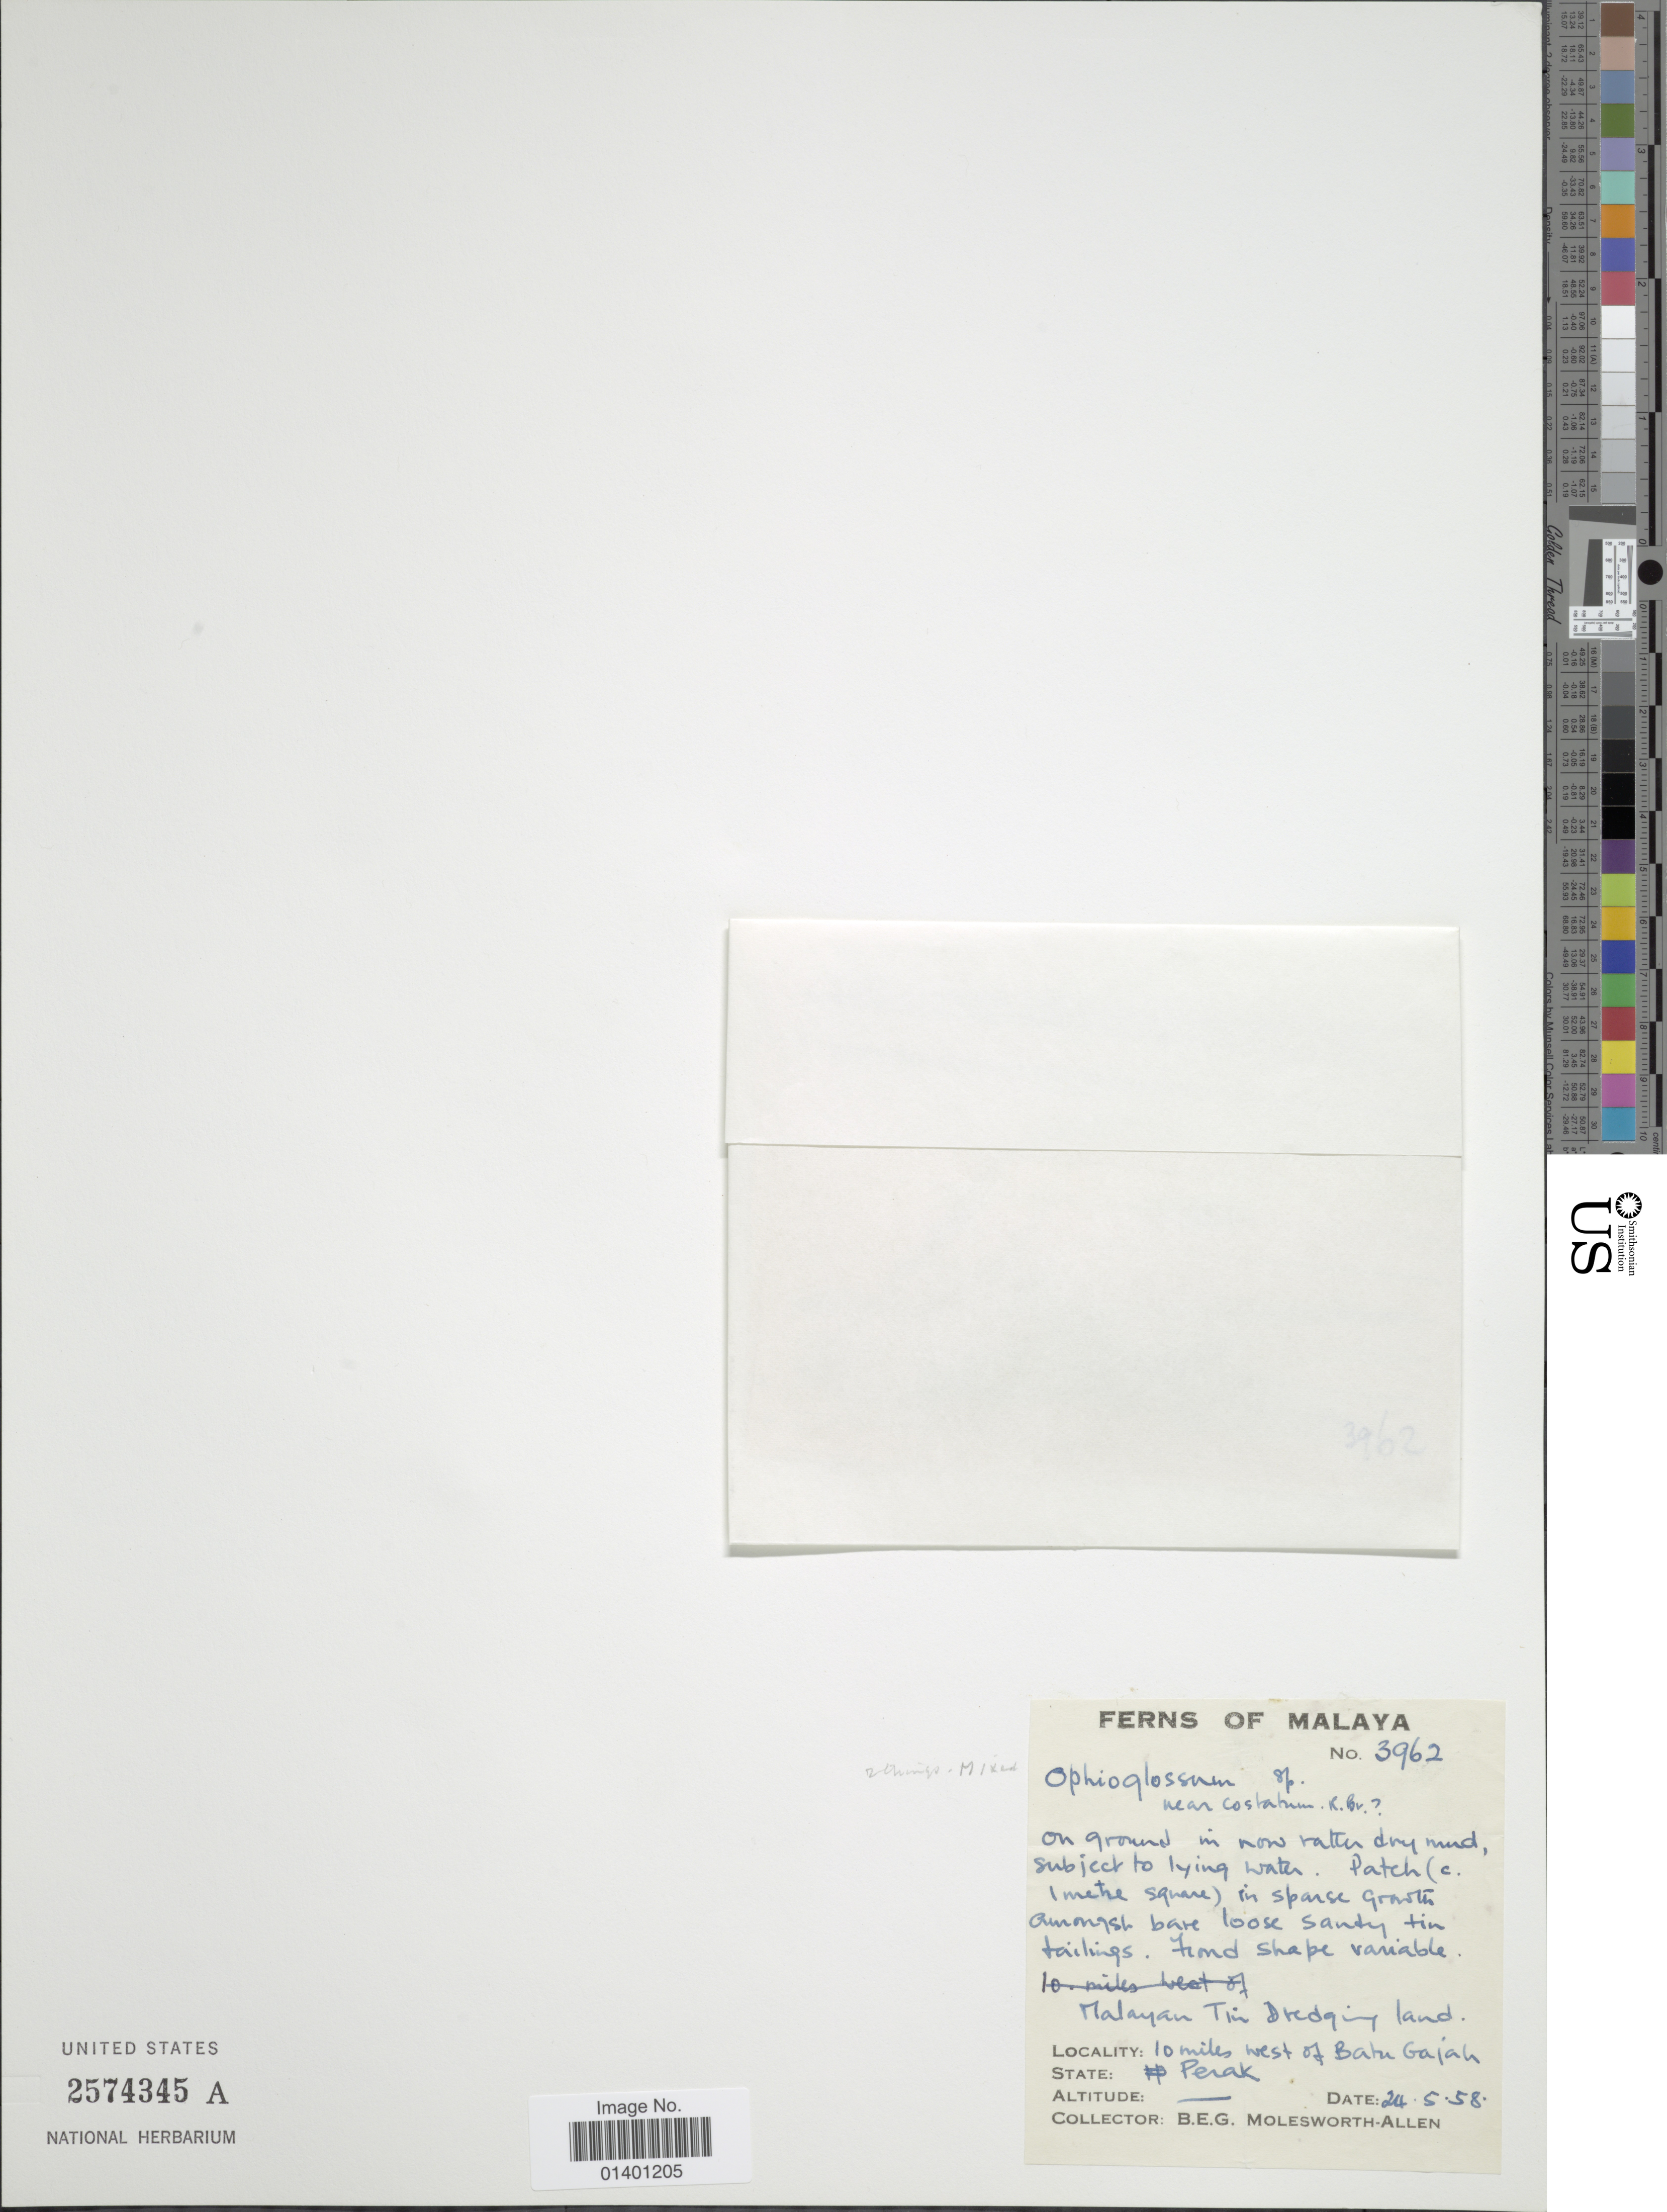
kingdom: Plantae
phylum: Tracheophyta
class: Polypodiopsida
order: Ophioglossales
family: Ophioglossaceae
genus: Ophioglossum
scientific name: Ophioglossum costatum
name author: R. Br.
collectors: B. E. G. Molesworth-Allen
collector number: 3962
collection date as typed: Transcribed d/m/y: 24/5/58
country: Malaysia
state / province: Perak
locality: Malaya, 10 miles west of Batu Gajah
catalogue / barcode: US 2574345A